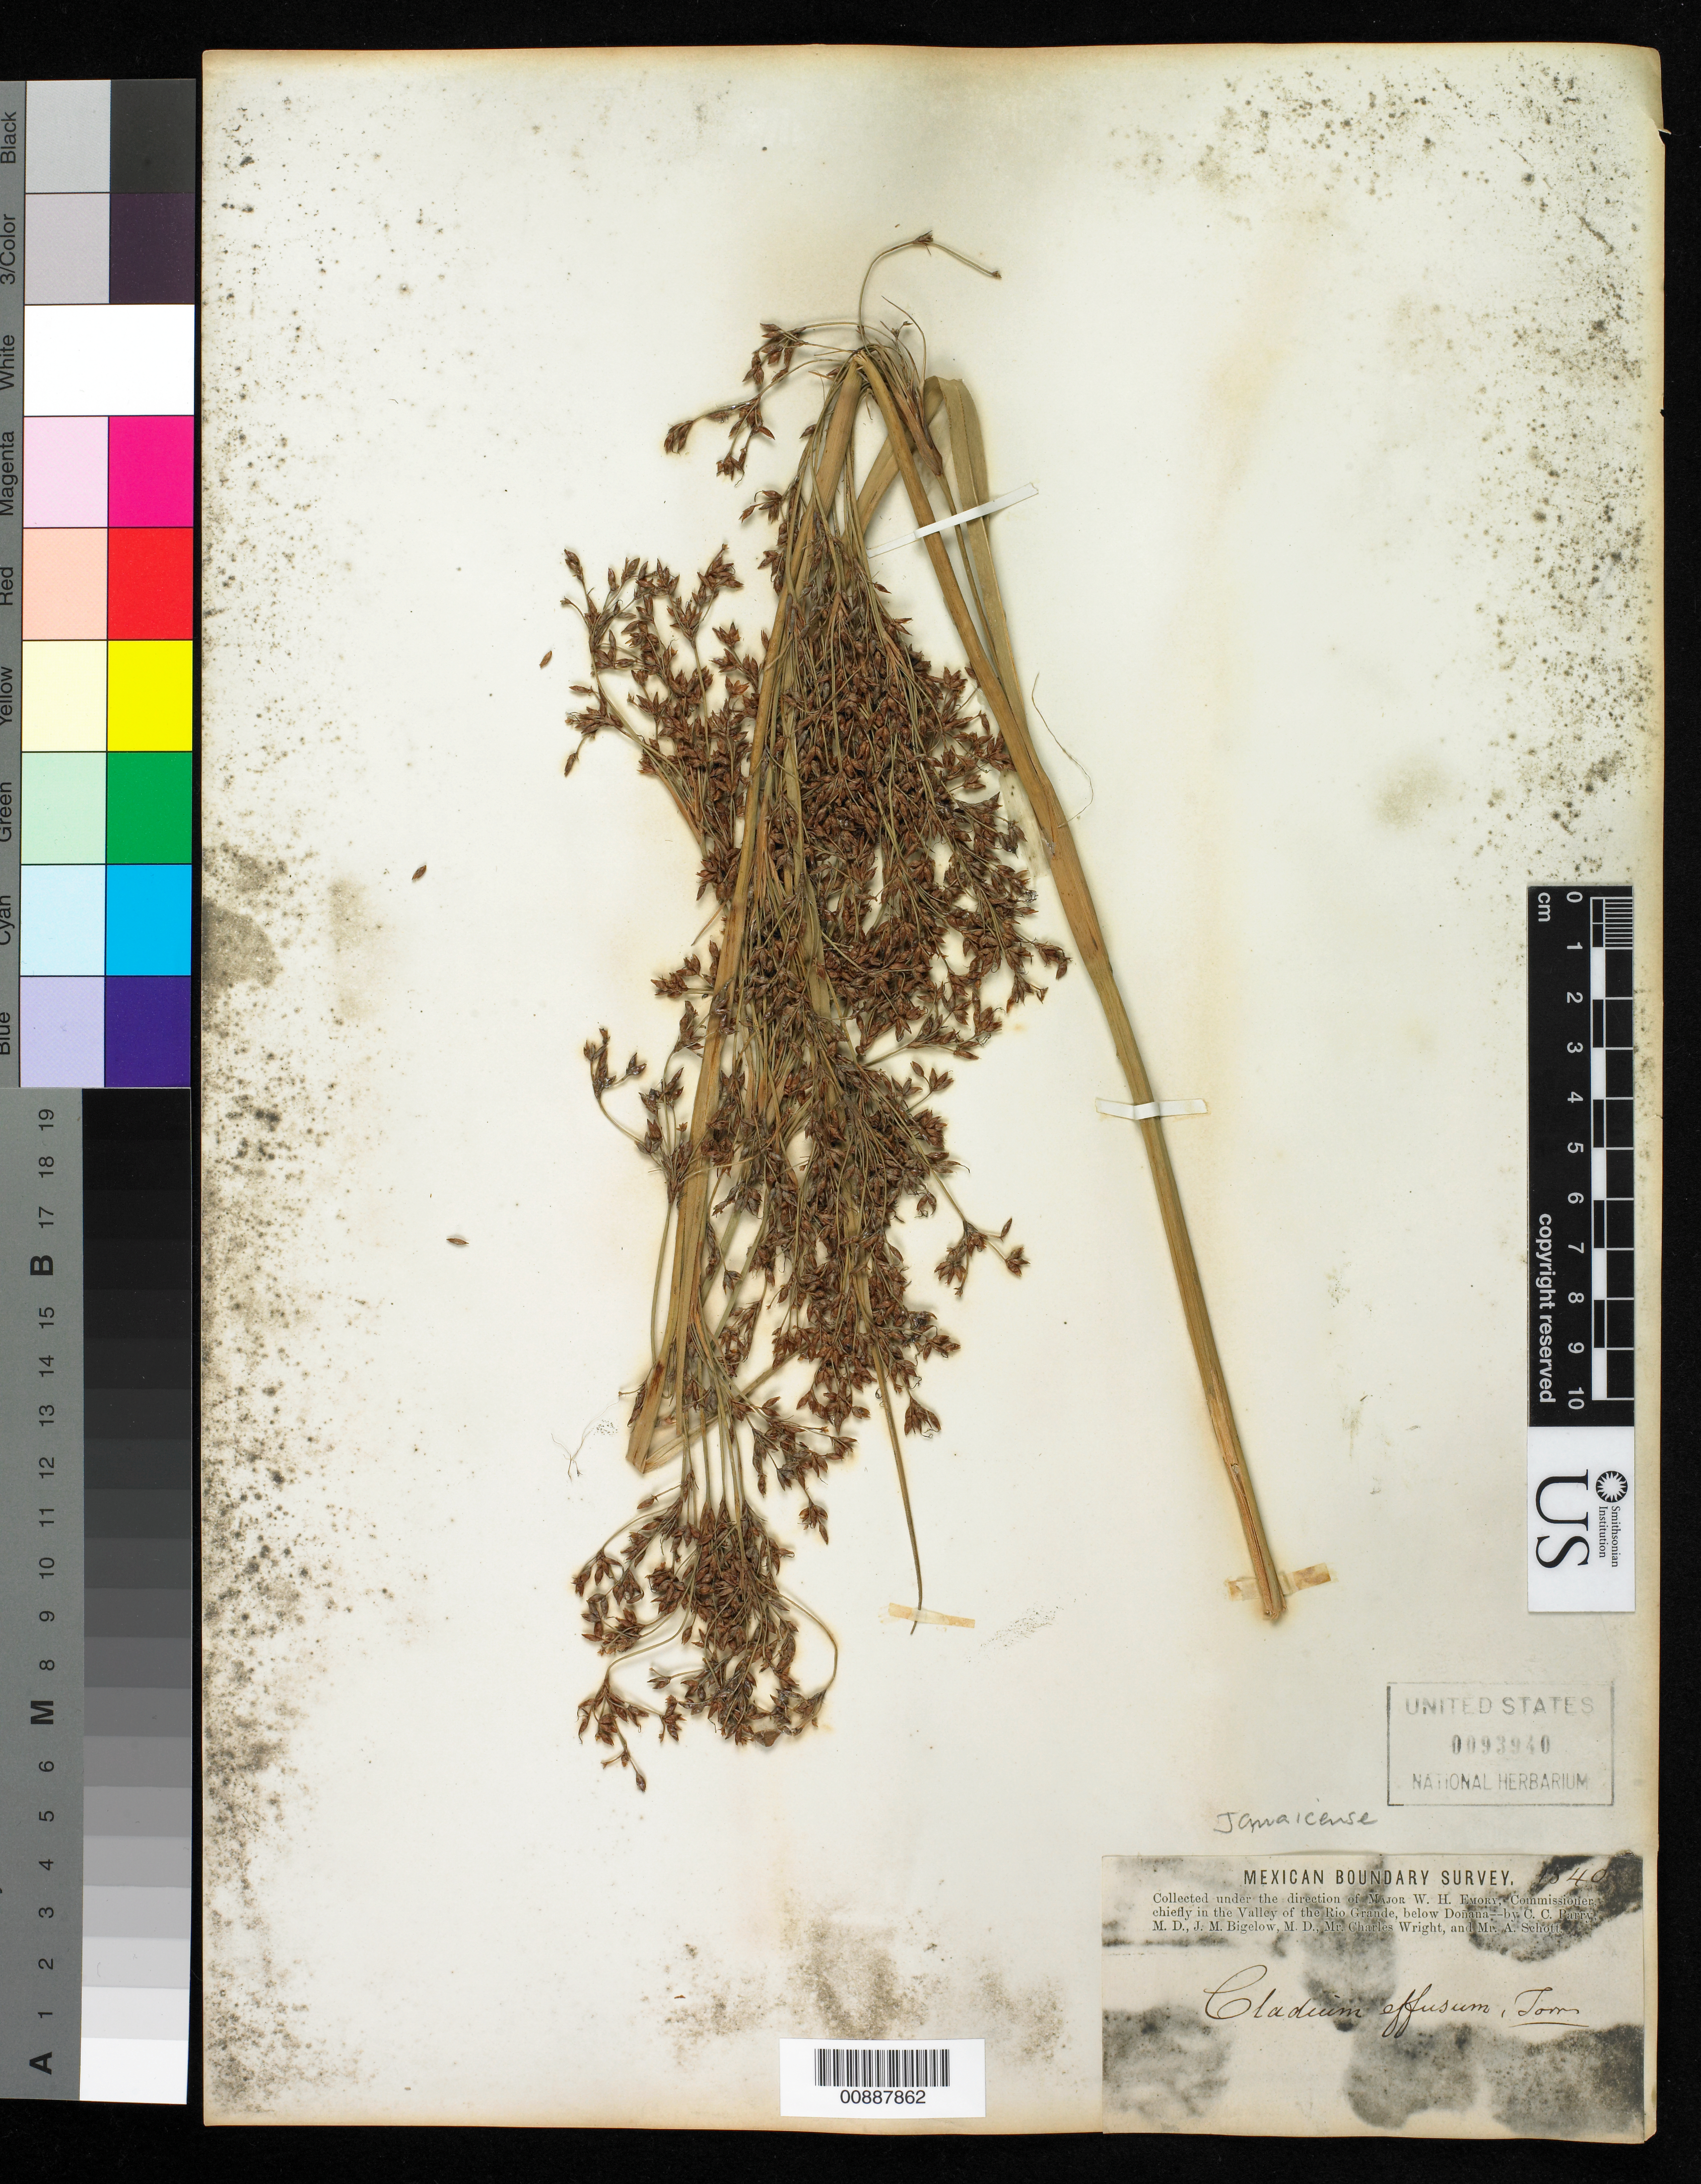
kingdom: Plantae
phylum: Tracheophyta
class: Liliopsida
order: Poales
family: Cyperaceae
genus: Cladium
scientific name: Cladium jamaicense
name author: Crantz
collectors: C. C. Parry, J. M. Bigelow, C. Wright & A. C. V. Schott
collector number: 1540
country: United States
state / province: New Mexico / Texas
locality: Valley of the Rio Grande, below Doñana.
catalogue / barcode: US 93940